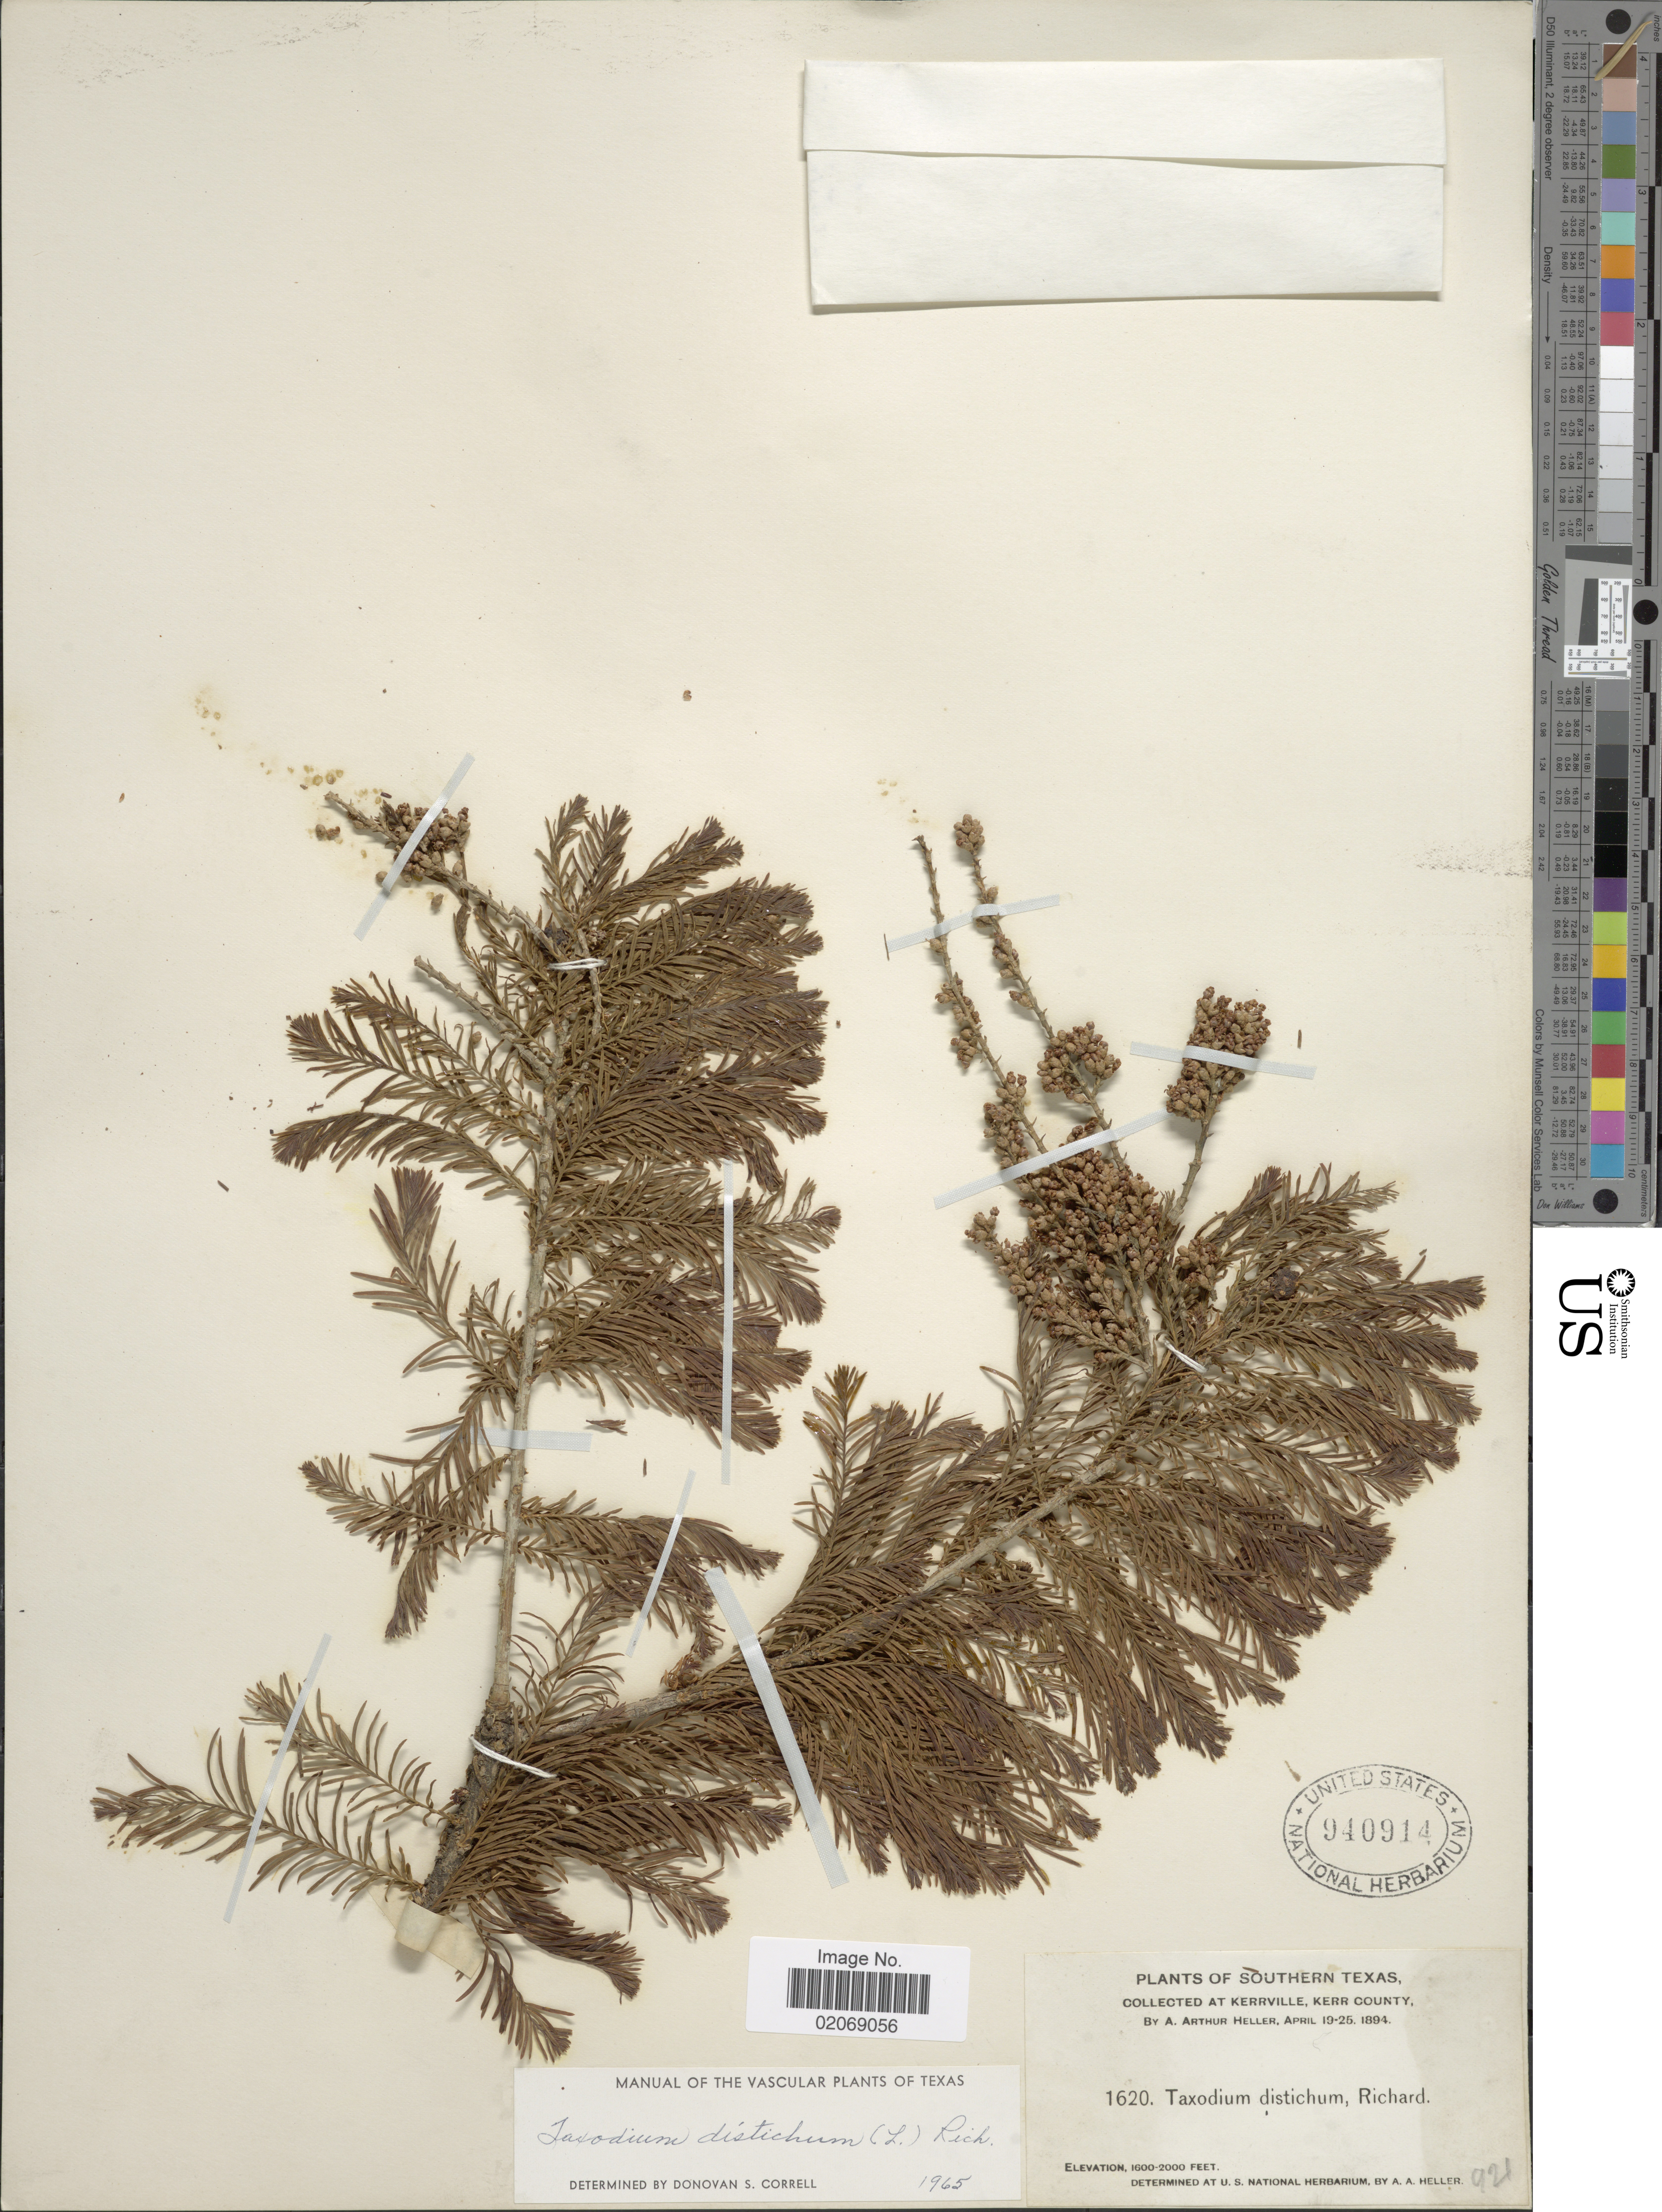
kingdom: Plantae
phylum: Tracheophyta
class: Pinopsida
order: Pinales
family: Cupressaceae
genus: Taxodium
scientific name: Taxodium distichum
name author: (L.) Rich.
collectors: A. A. Heller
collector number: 1620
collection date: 1894-04-19/1894-04-25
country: United States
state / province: Texas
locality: Southern Texas, Kerrville, Kerr County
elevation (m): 488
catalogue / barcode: US 940914